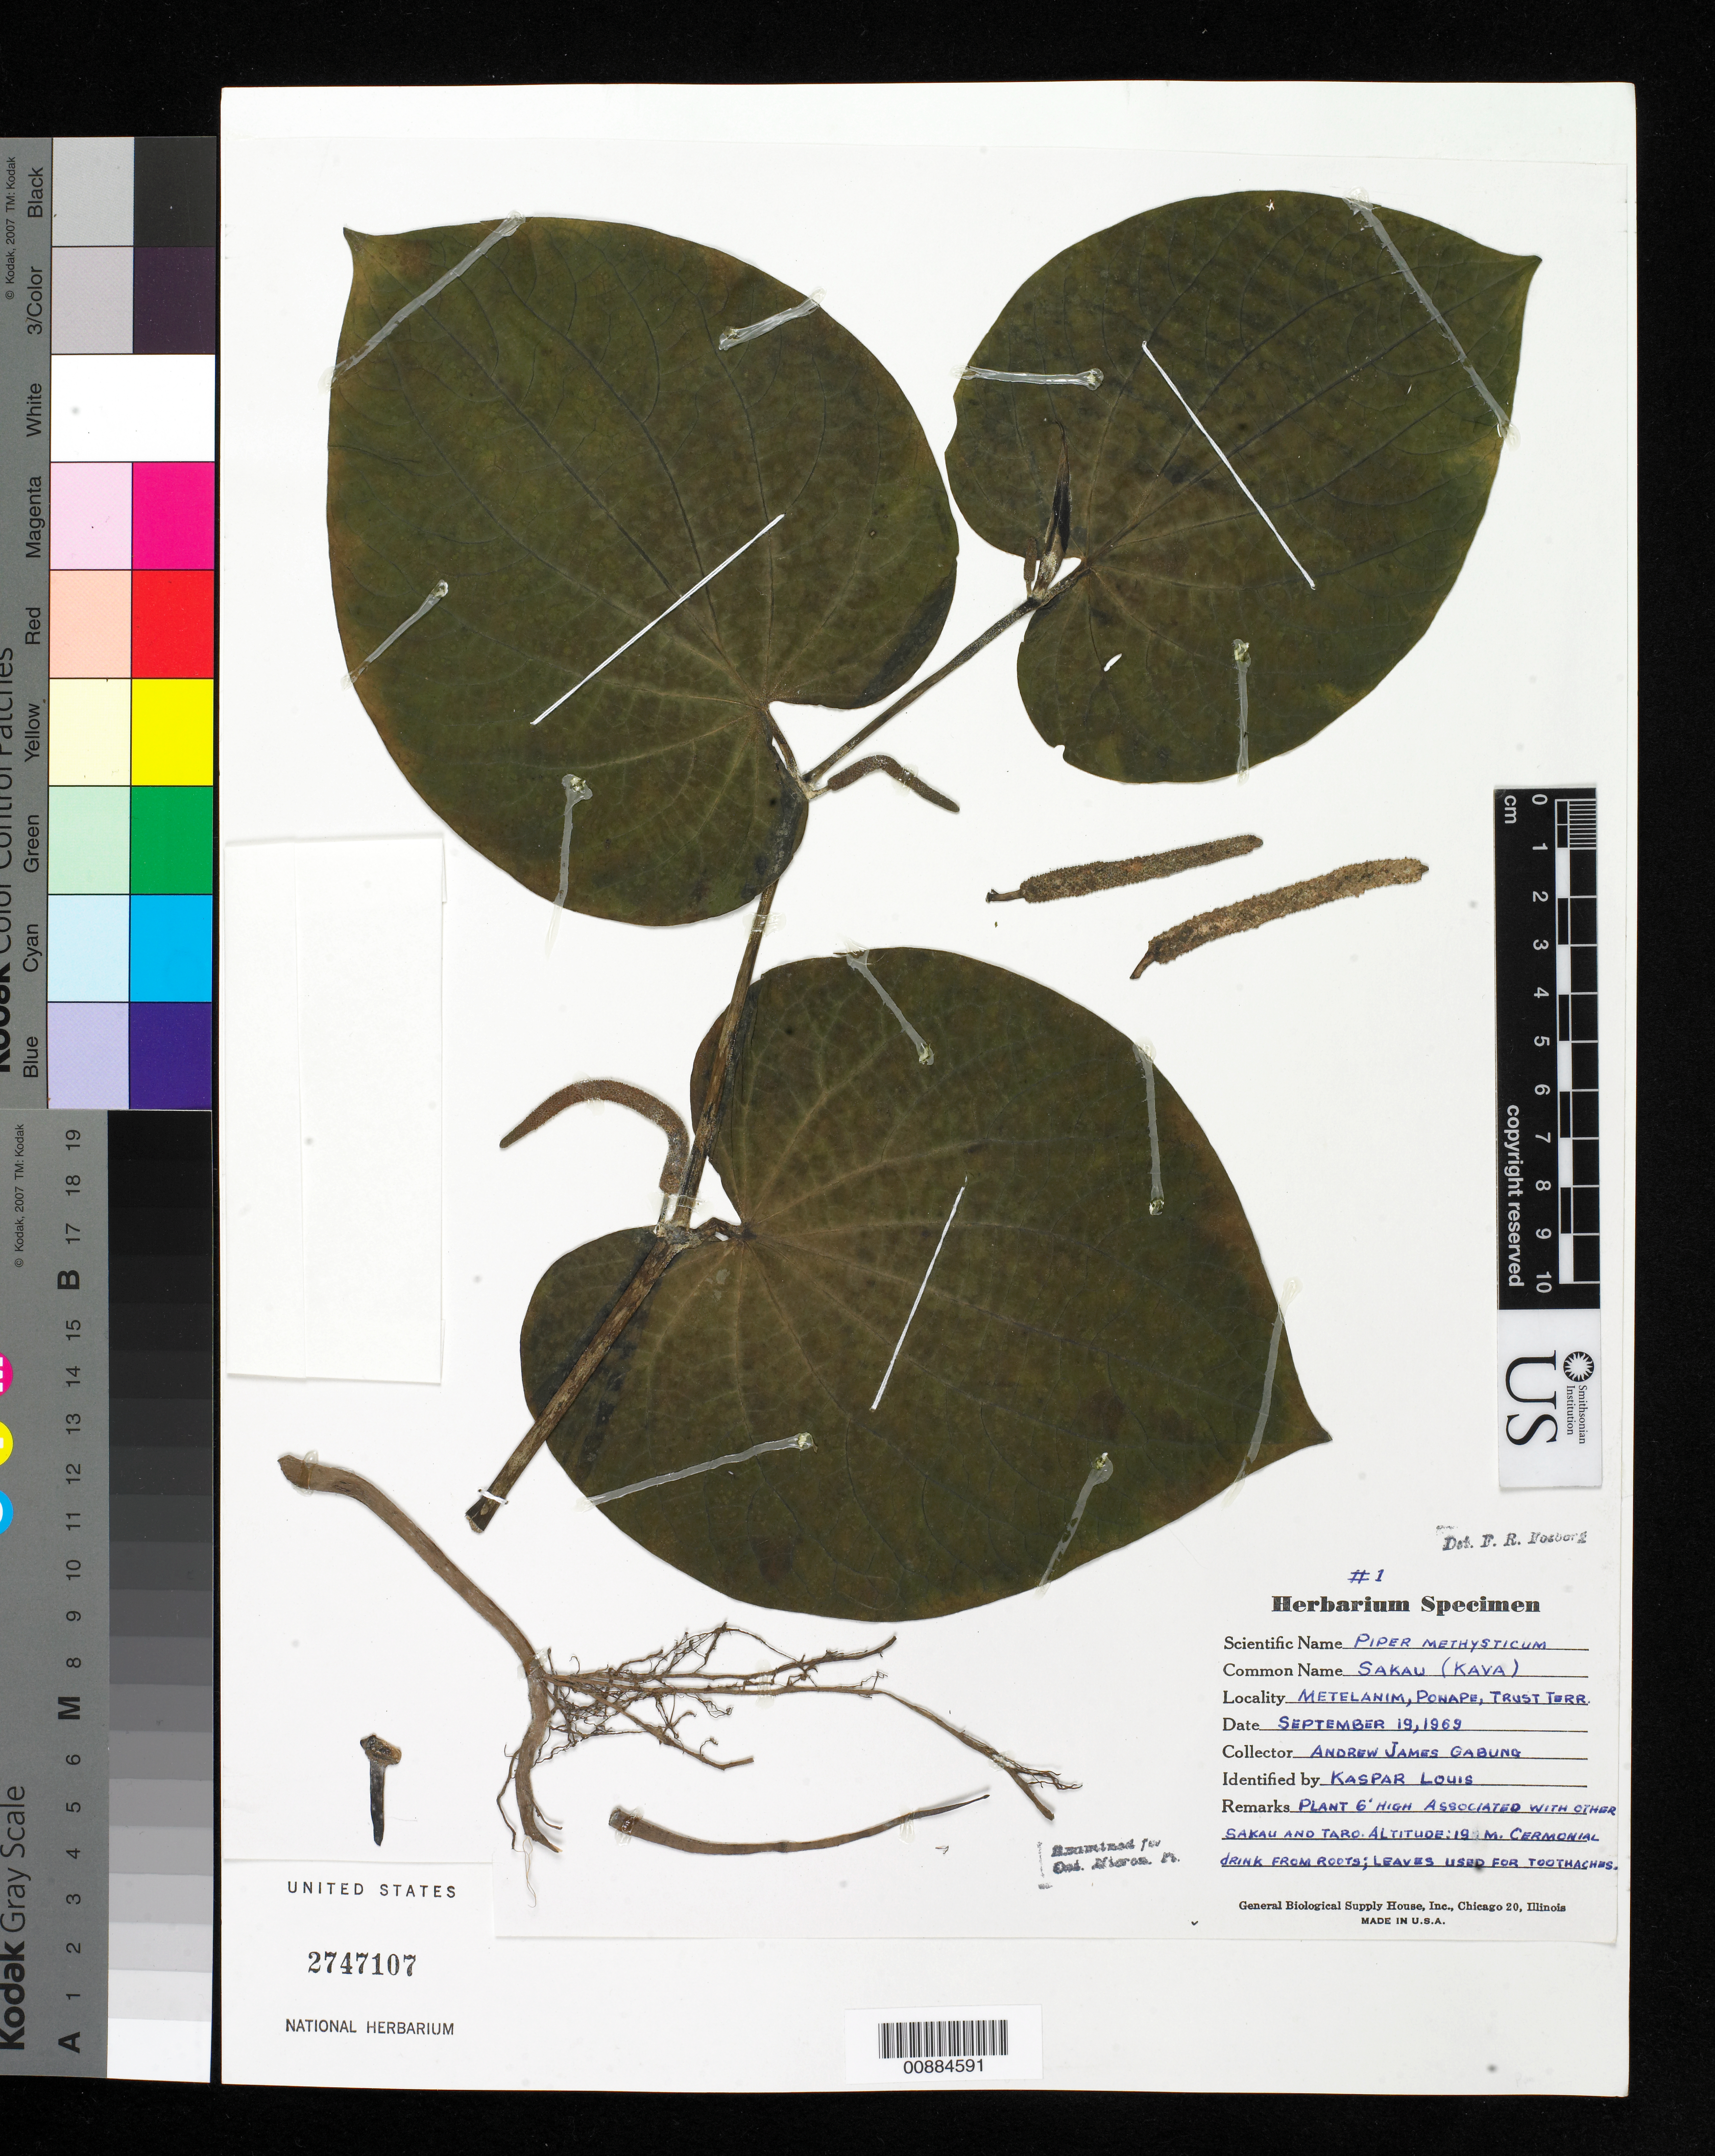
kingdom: Plantae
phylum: Tracheophyta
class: Magnoliopsida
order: Piperales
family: Piperaceae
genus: Piper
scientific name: Piper methysticum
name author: J.R. Forst. & G. Forst.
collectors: A.J. Gabung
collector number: HS 1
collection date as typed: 19 Sep 1969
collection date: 1969-09-19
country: Micronesia, Federated States of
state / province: Pohnpei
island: Pohnpei [Ponape]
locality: Metelanim, Trust Terr.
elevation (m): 19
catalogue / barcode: US 2747107